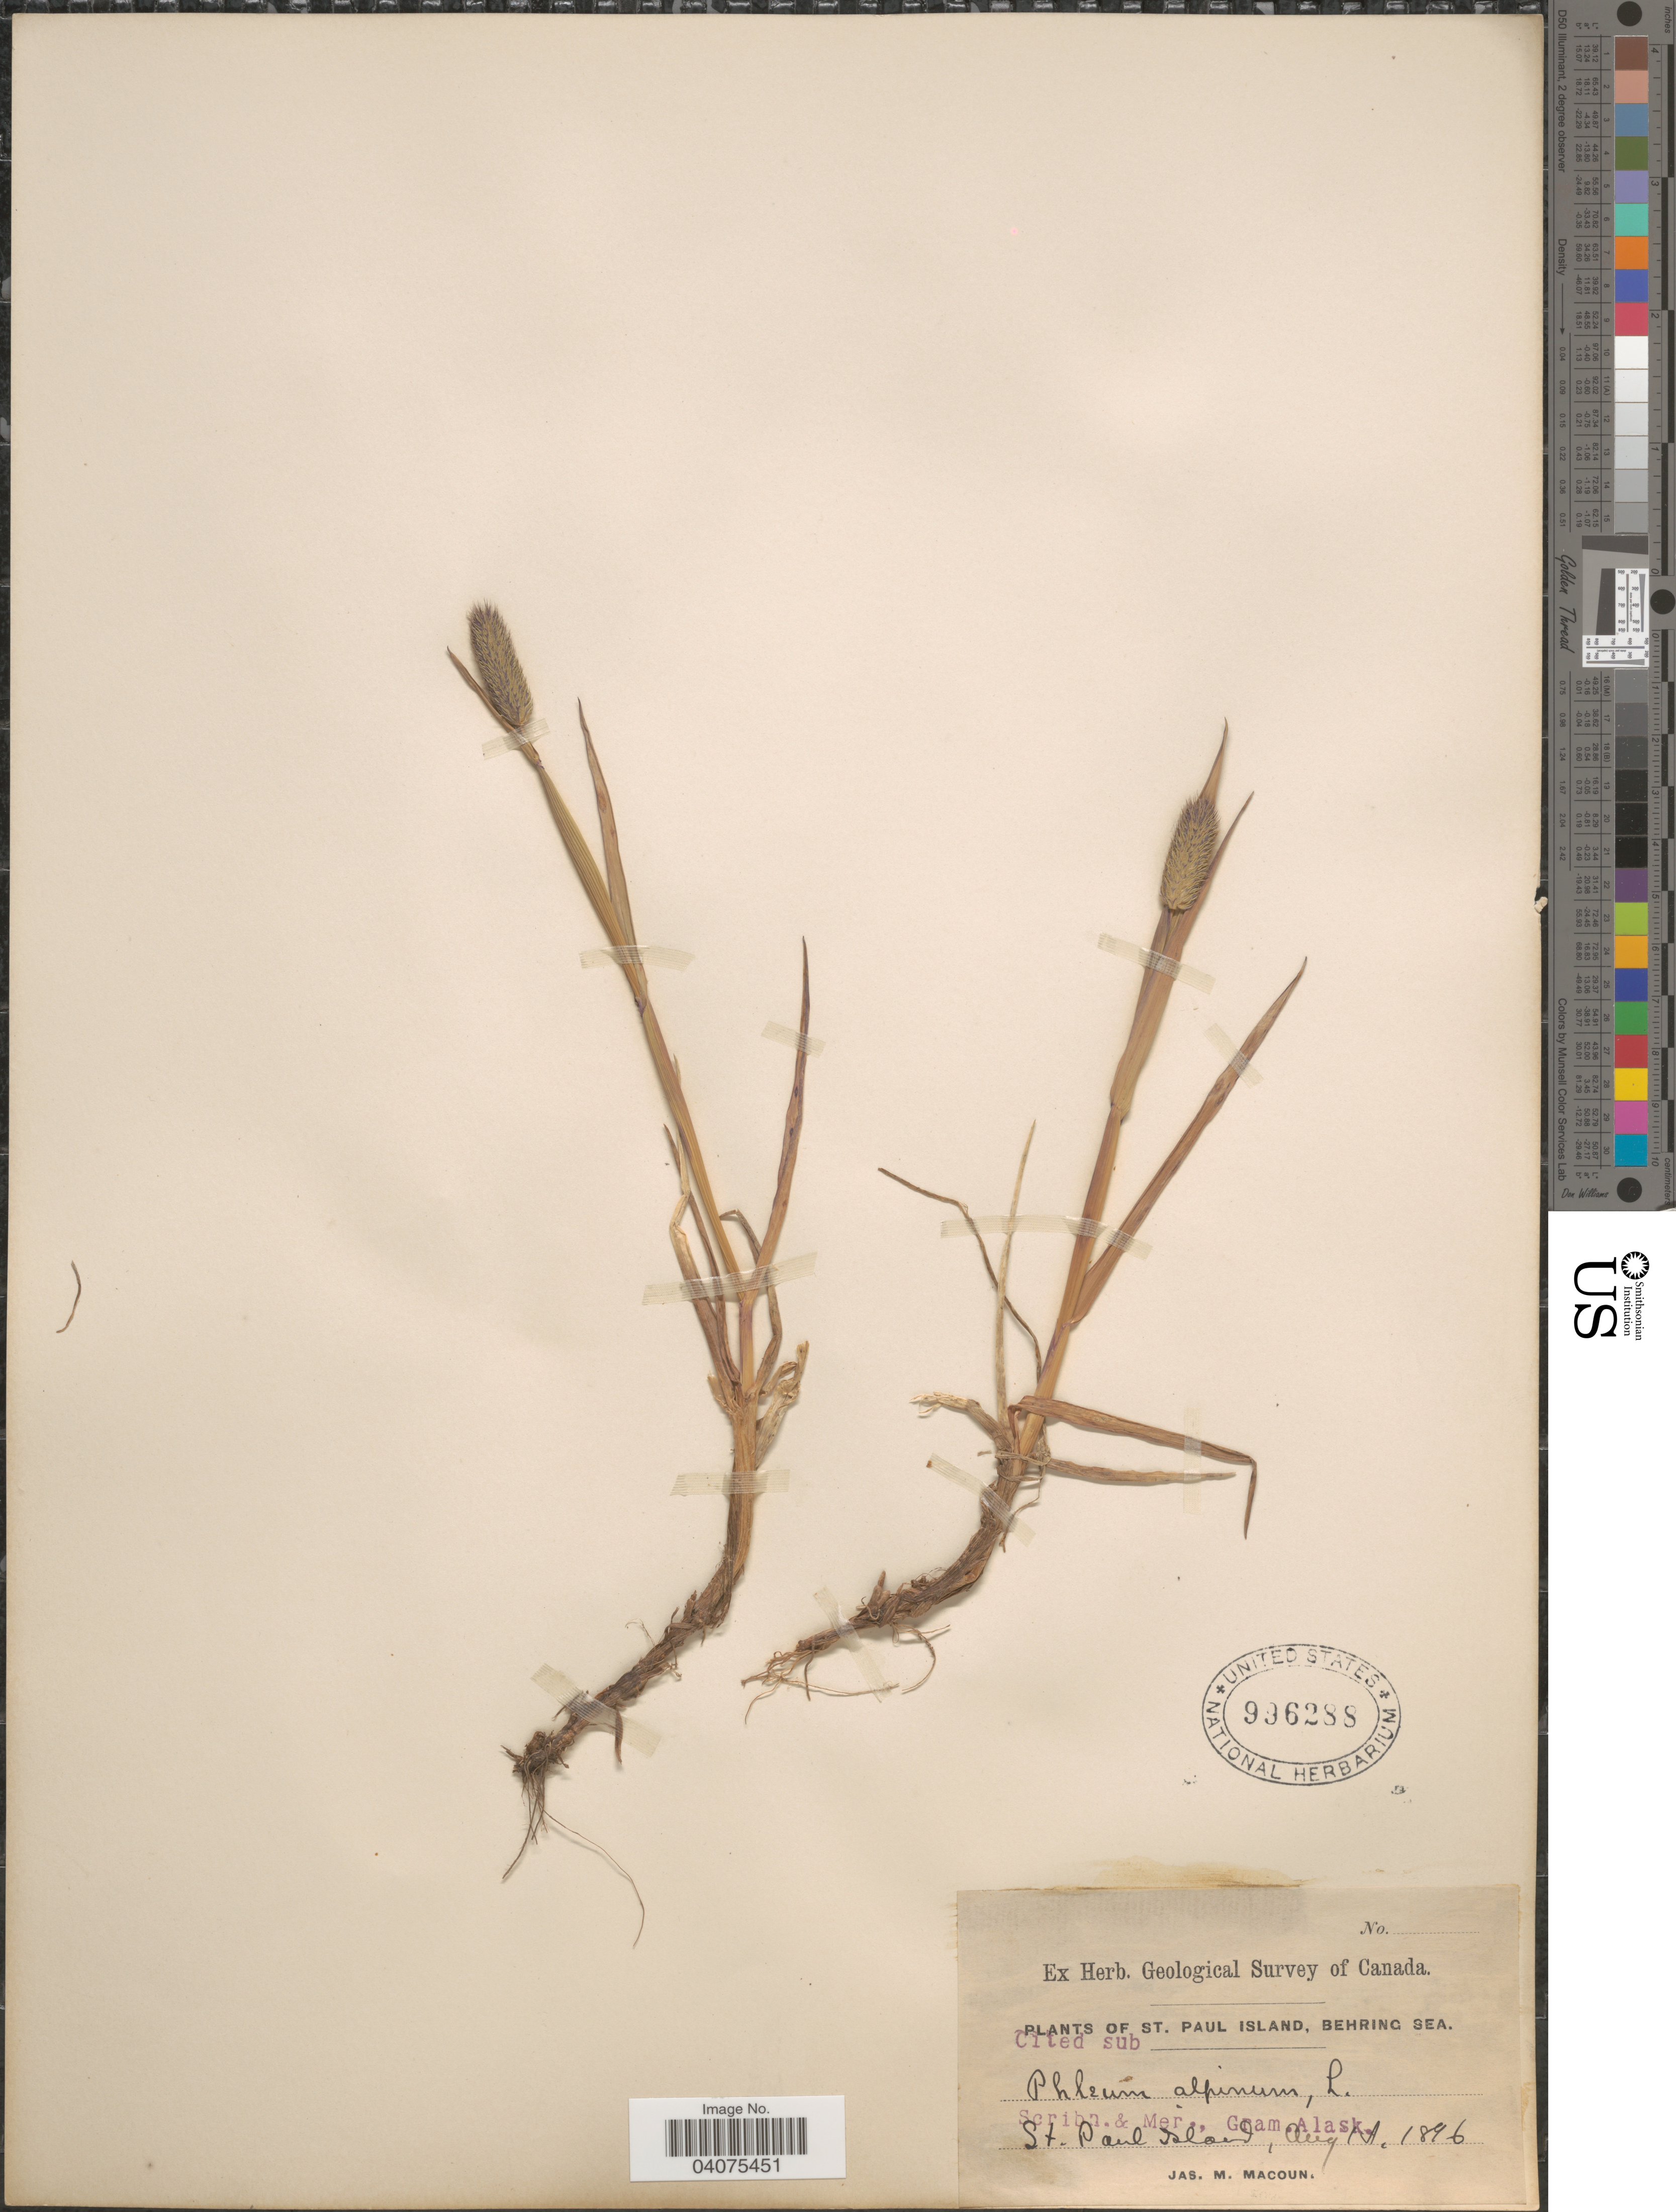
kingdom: Plantae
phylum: Tracheophyta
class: Liliopsida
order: Poales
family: Poaceae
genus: Phleum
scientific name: Phleum alpinum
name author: L.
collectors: J. M. Macoun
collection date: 1896-08-11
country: United States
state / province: Alaska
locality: Ex Herb. Geological Survey of Canada. St. Paul Island, Behring Sea.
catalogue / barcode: US 996288